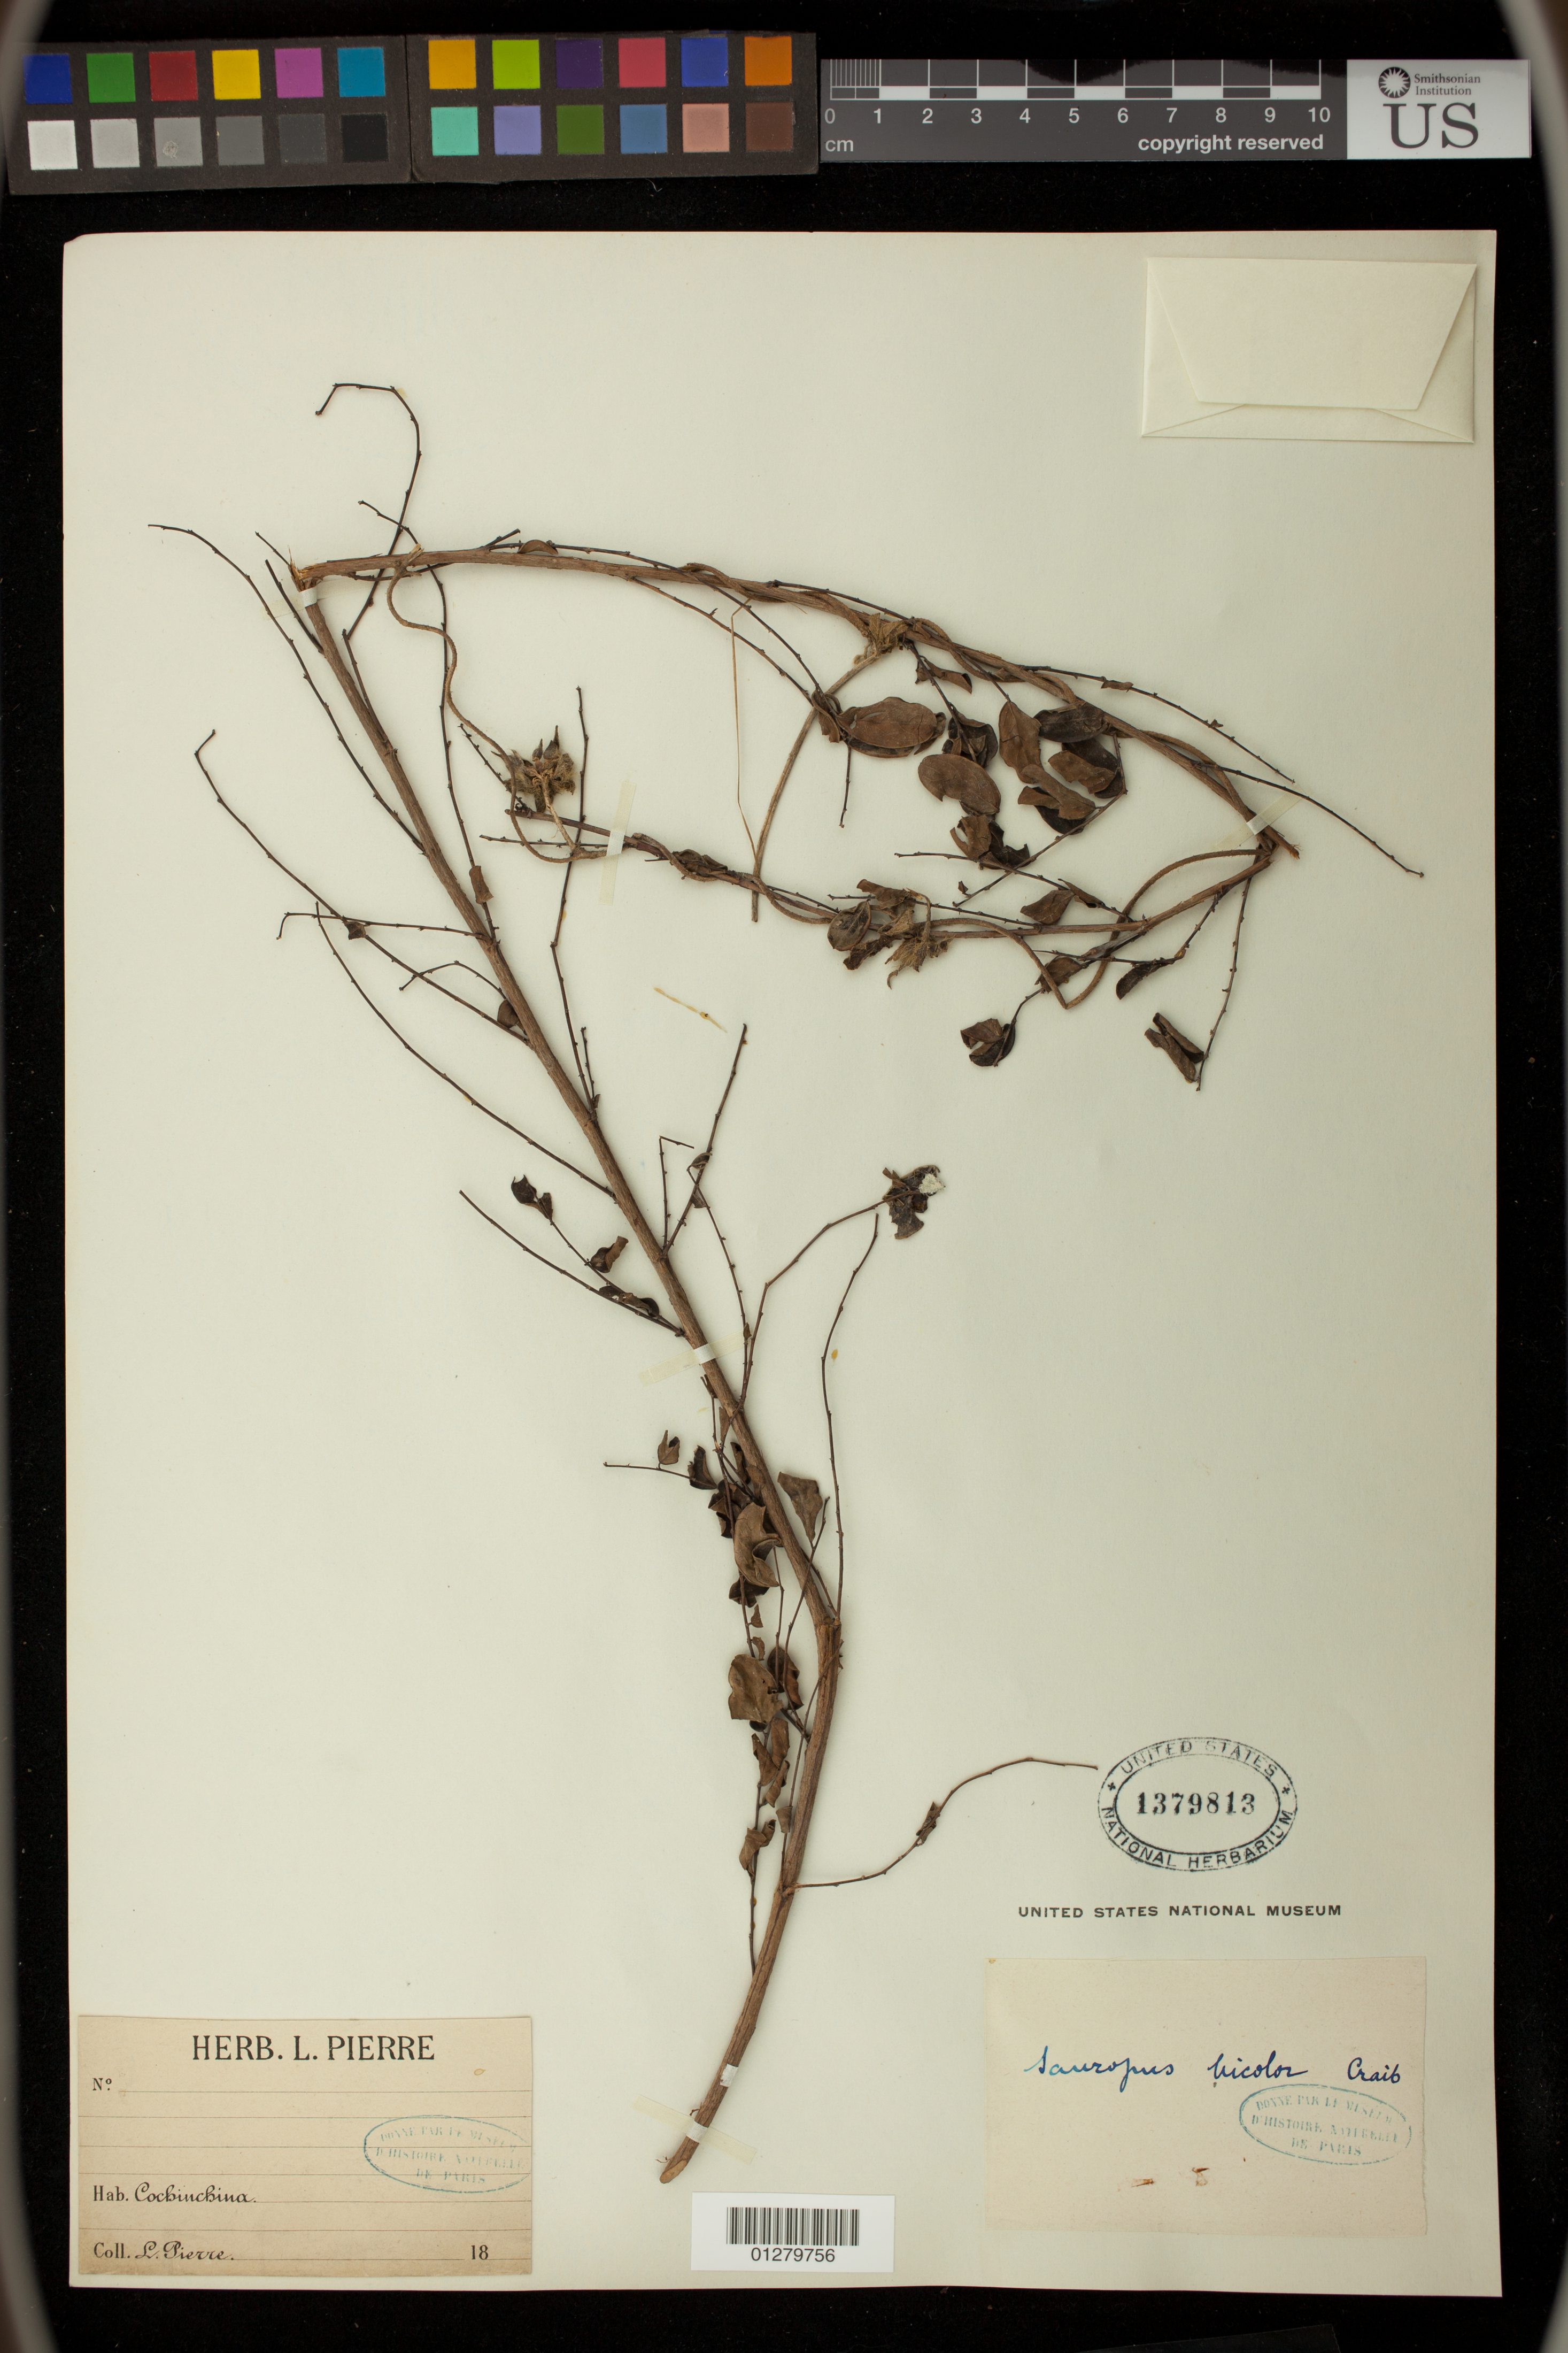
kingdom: Plantae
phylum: Tracheophyta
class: Magnoliopsida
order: Malpighiales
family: Phyllanthaceae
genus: Sauropus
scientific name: Sauropus bicolor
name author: Craib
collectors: L. Pierre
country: Vietnam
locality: Cochinchina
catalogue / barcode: US 1379813